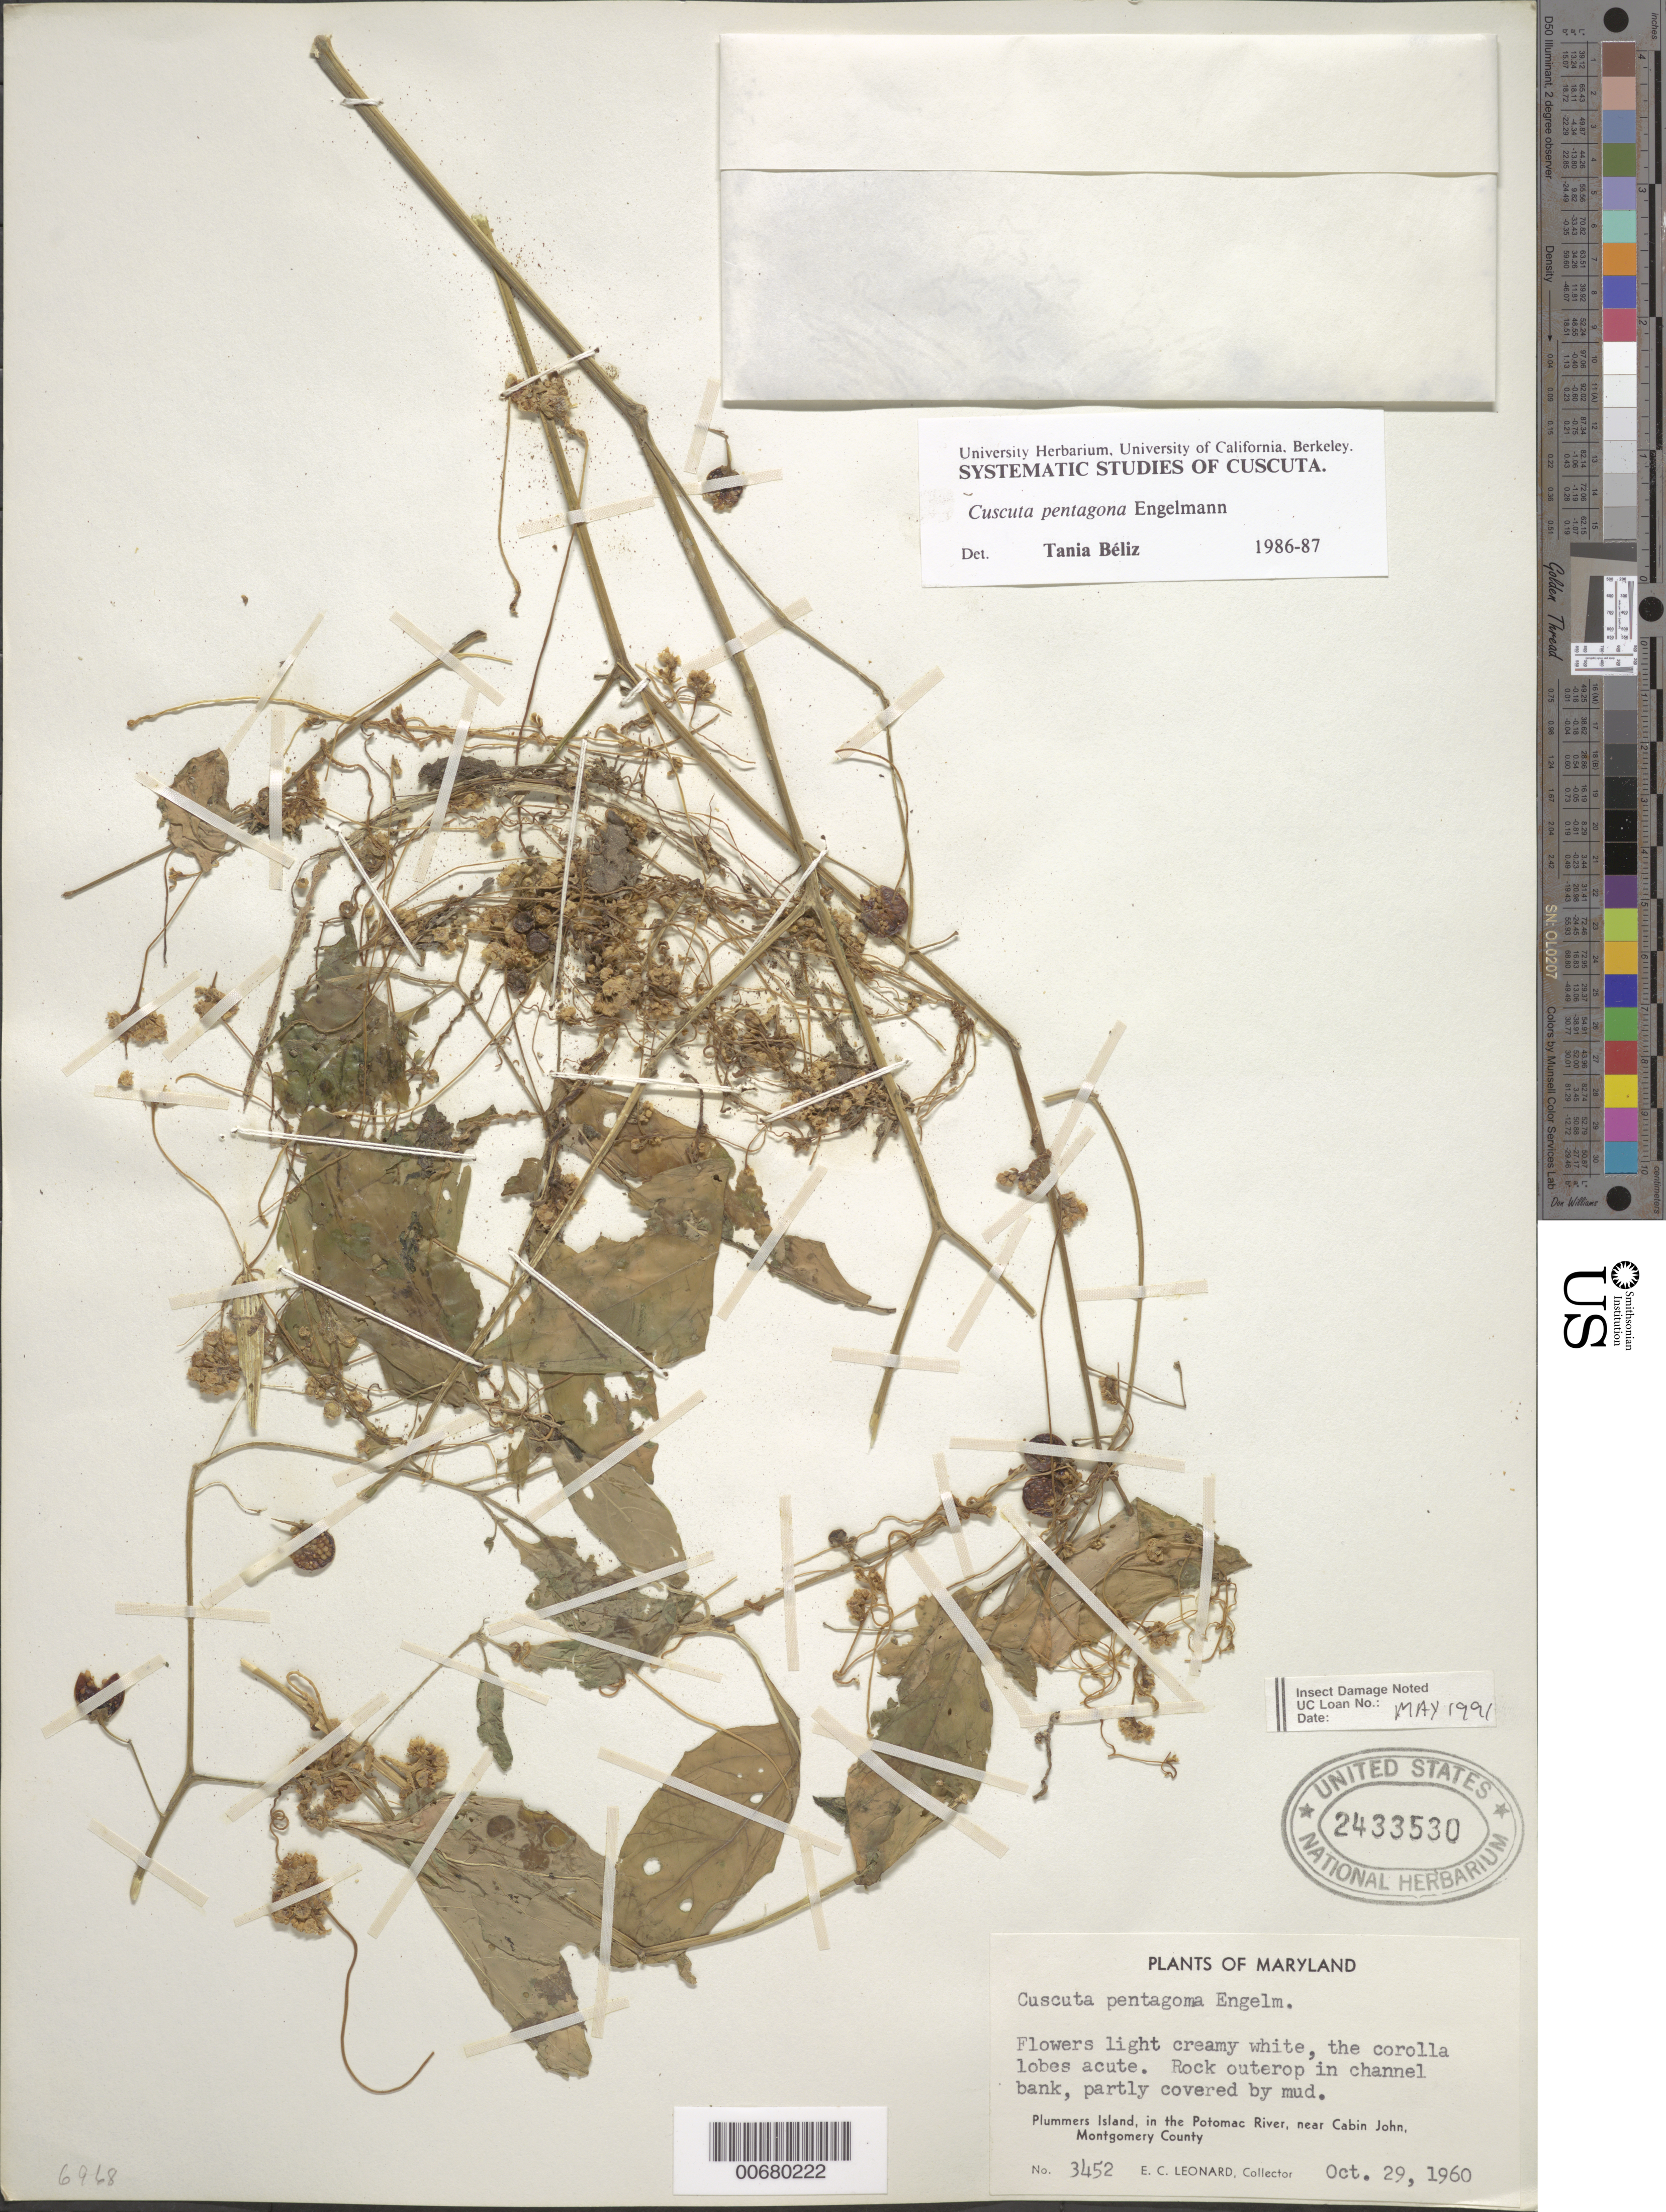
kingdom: Plantae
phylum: Tracheophyta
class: Magnoliopsida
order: Solanales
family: Convolvulaceae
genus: Cuscuta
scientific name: Cuscuta pentagona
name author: Engelm.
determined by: Béliz, T.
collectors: E. C. Leonard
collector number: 3452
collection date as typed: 29 Oct 1960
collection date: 1960-10-29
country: United States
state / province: Maryland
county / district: Montgomery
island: Plummers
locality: Plummers Island, near Cabin John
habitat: Rock outcrop in channel bank, partly covered by mud.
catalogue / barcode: US 2433530